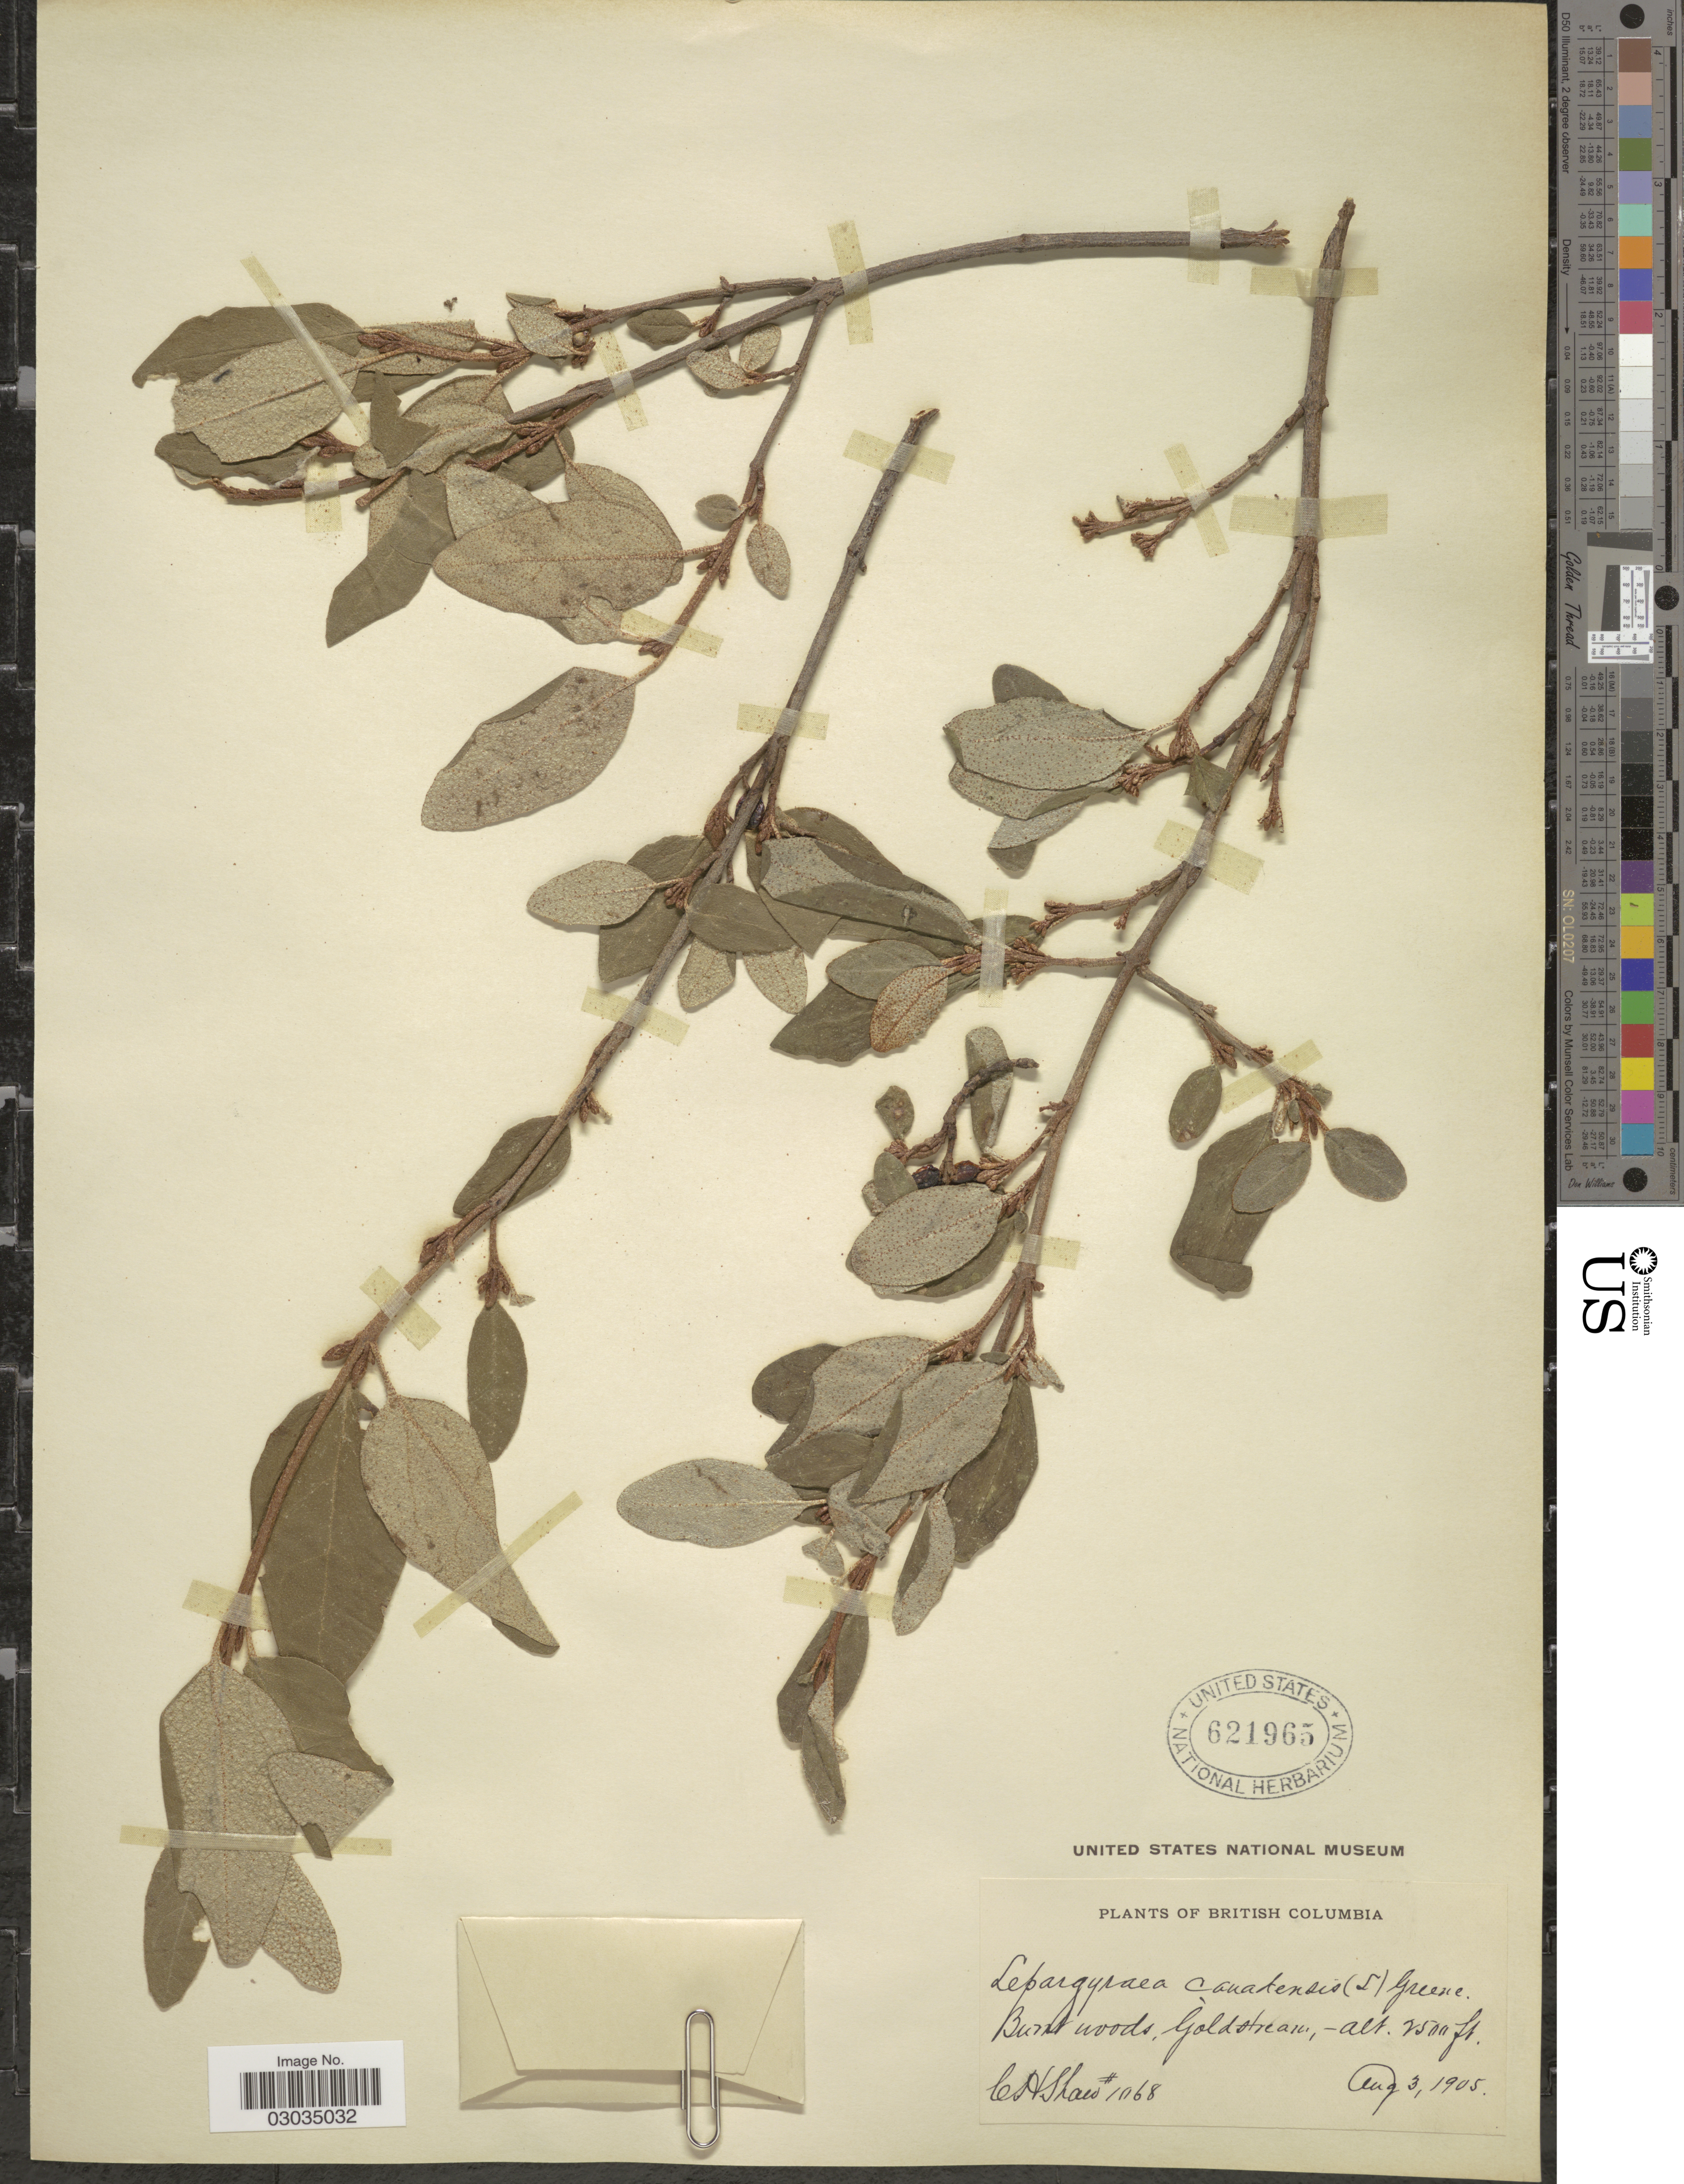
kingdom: Plantae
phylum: Tracheophyta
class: Magnoliopsida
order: Rosales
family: Elaeagnaceae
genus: Shepherdia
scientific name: Shepherdia canadensis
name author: (L.) Nutt.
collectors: C. H. Shaw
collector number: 1068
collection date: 1905-08-03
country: Canada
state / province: British Columbia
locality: Burnt woods, Goldstream.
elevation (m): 762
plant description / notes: No precise locality correction needed.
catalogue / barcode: US 621965